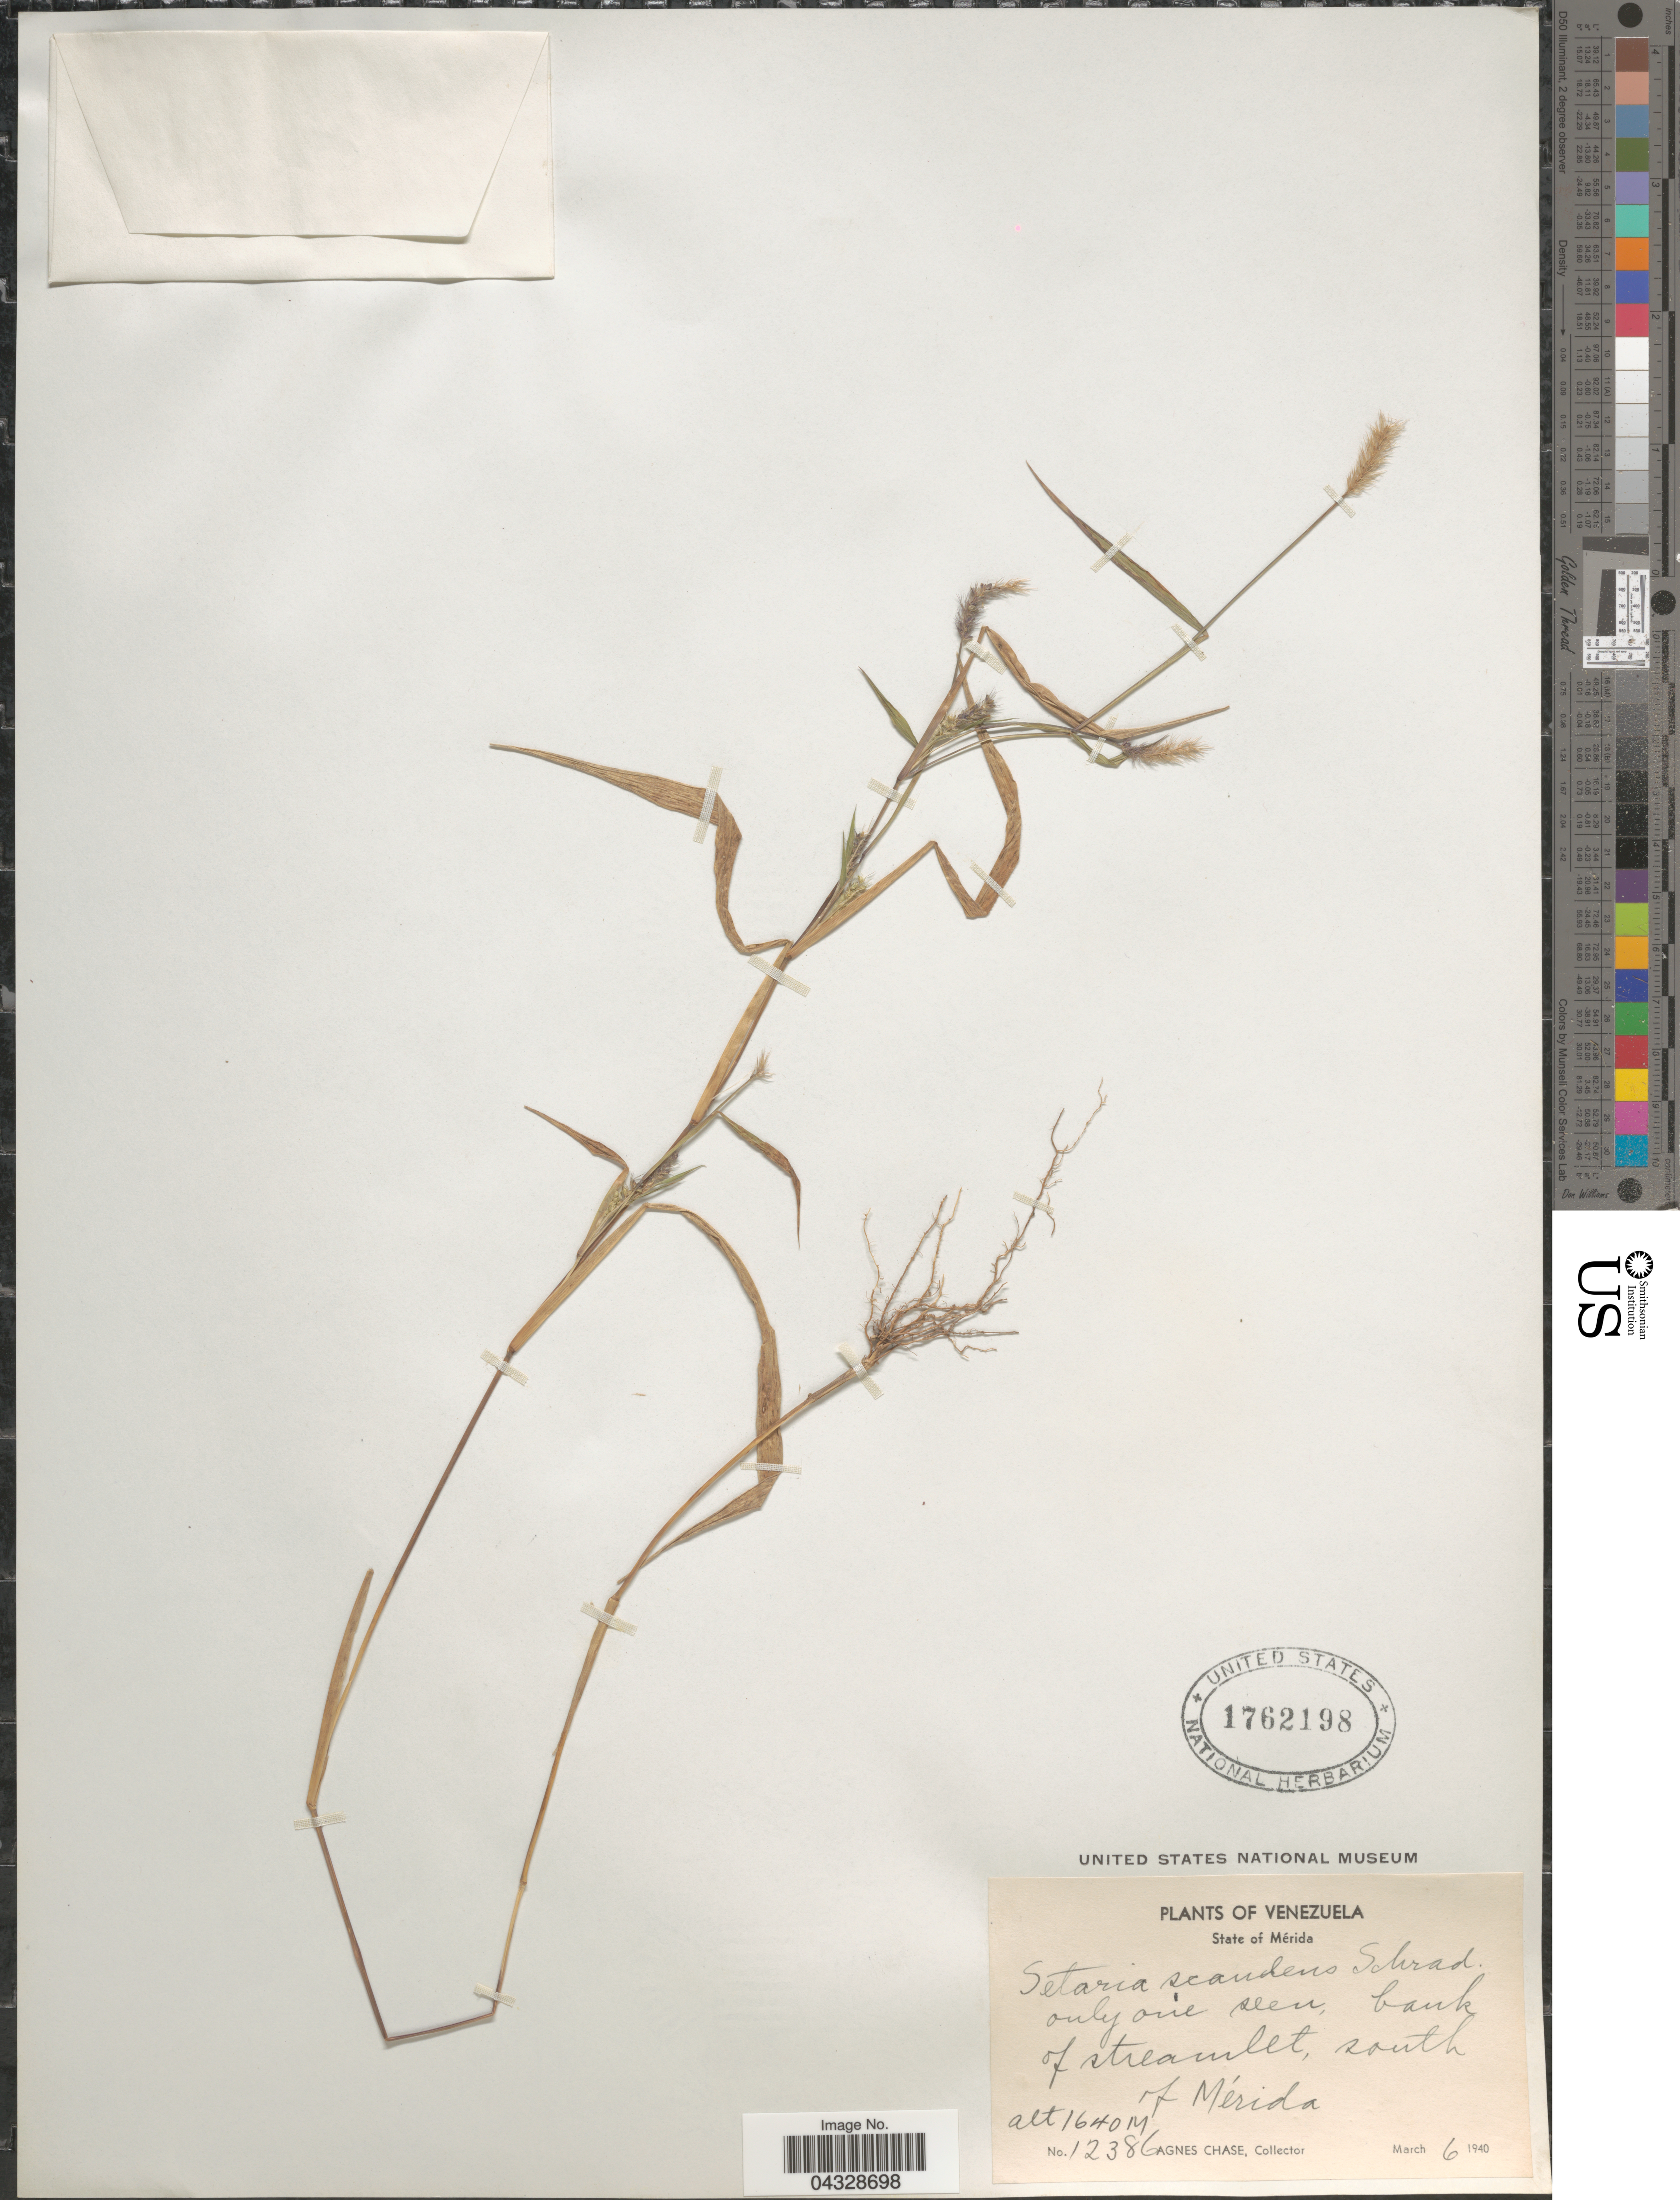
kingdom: Plantae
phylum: Tracheophyta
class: Liliopsida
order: Poales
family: Poaceae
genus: Setaria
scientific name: Setaria scandens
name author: Schrad. ex Schult.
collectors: A. Chase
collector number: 12386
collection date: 1940-03-06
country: Venezuela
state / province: Merida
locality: South of Mérida.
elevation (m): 1640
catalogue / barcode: US 1762198